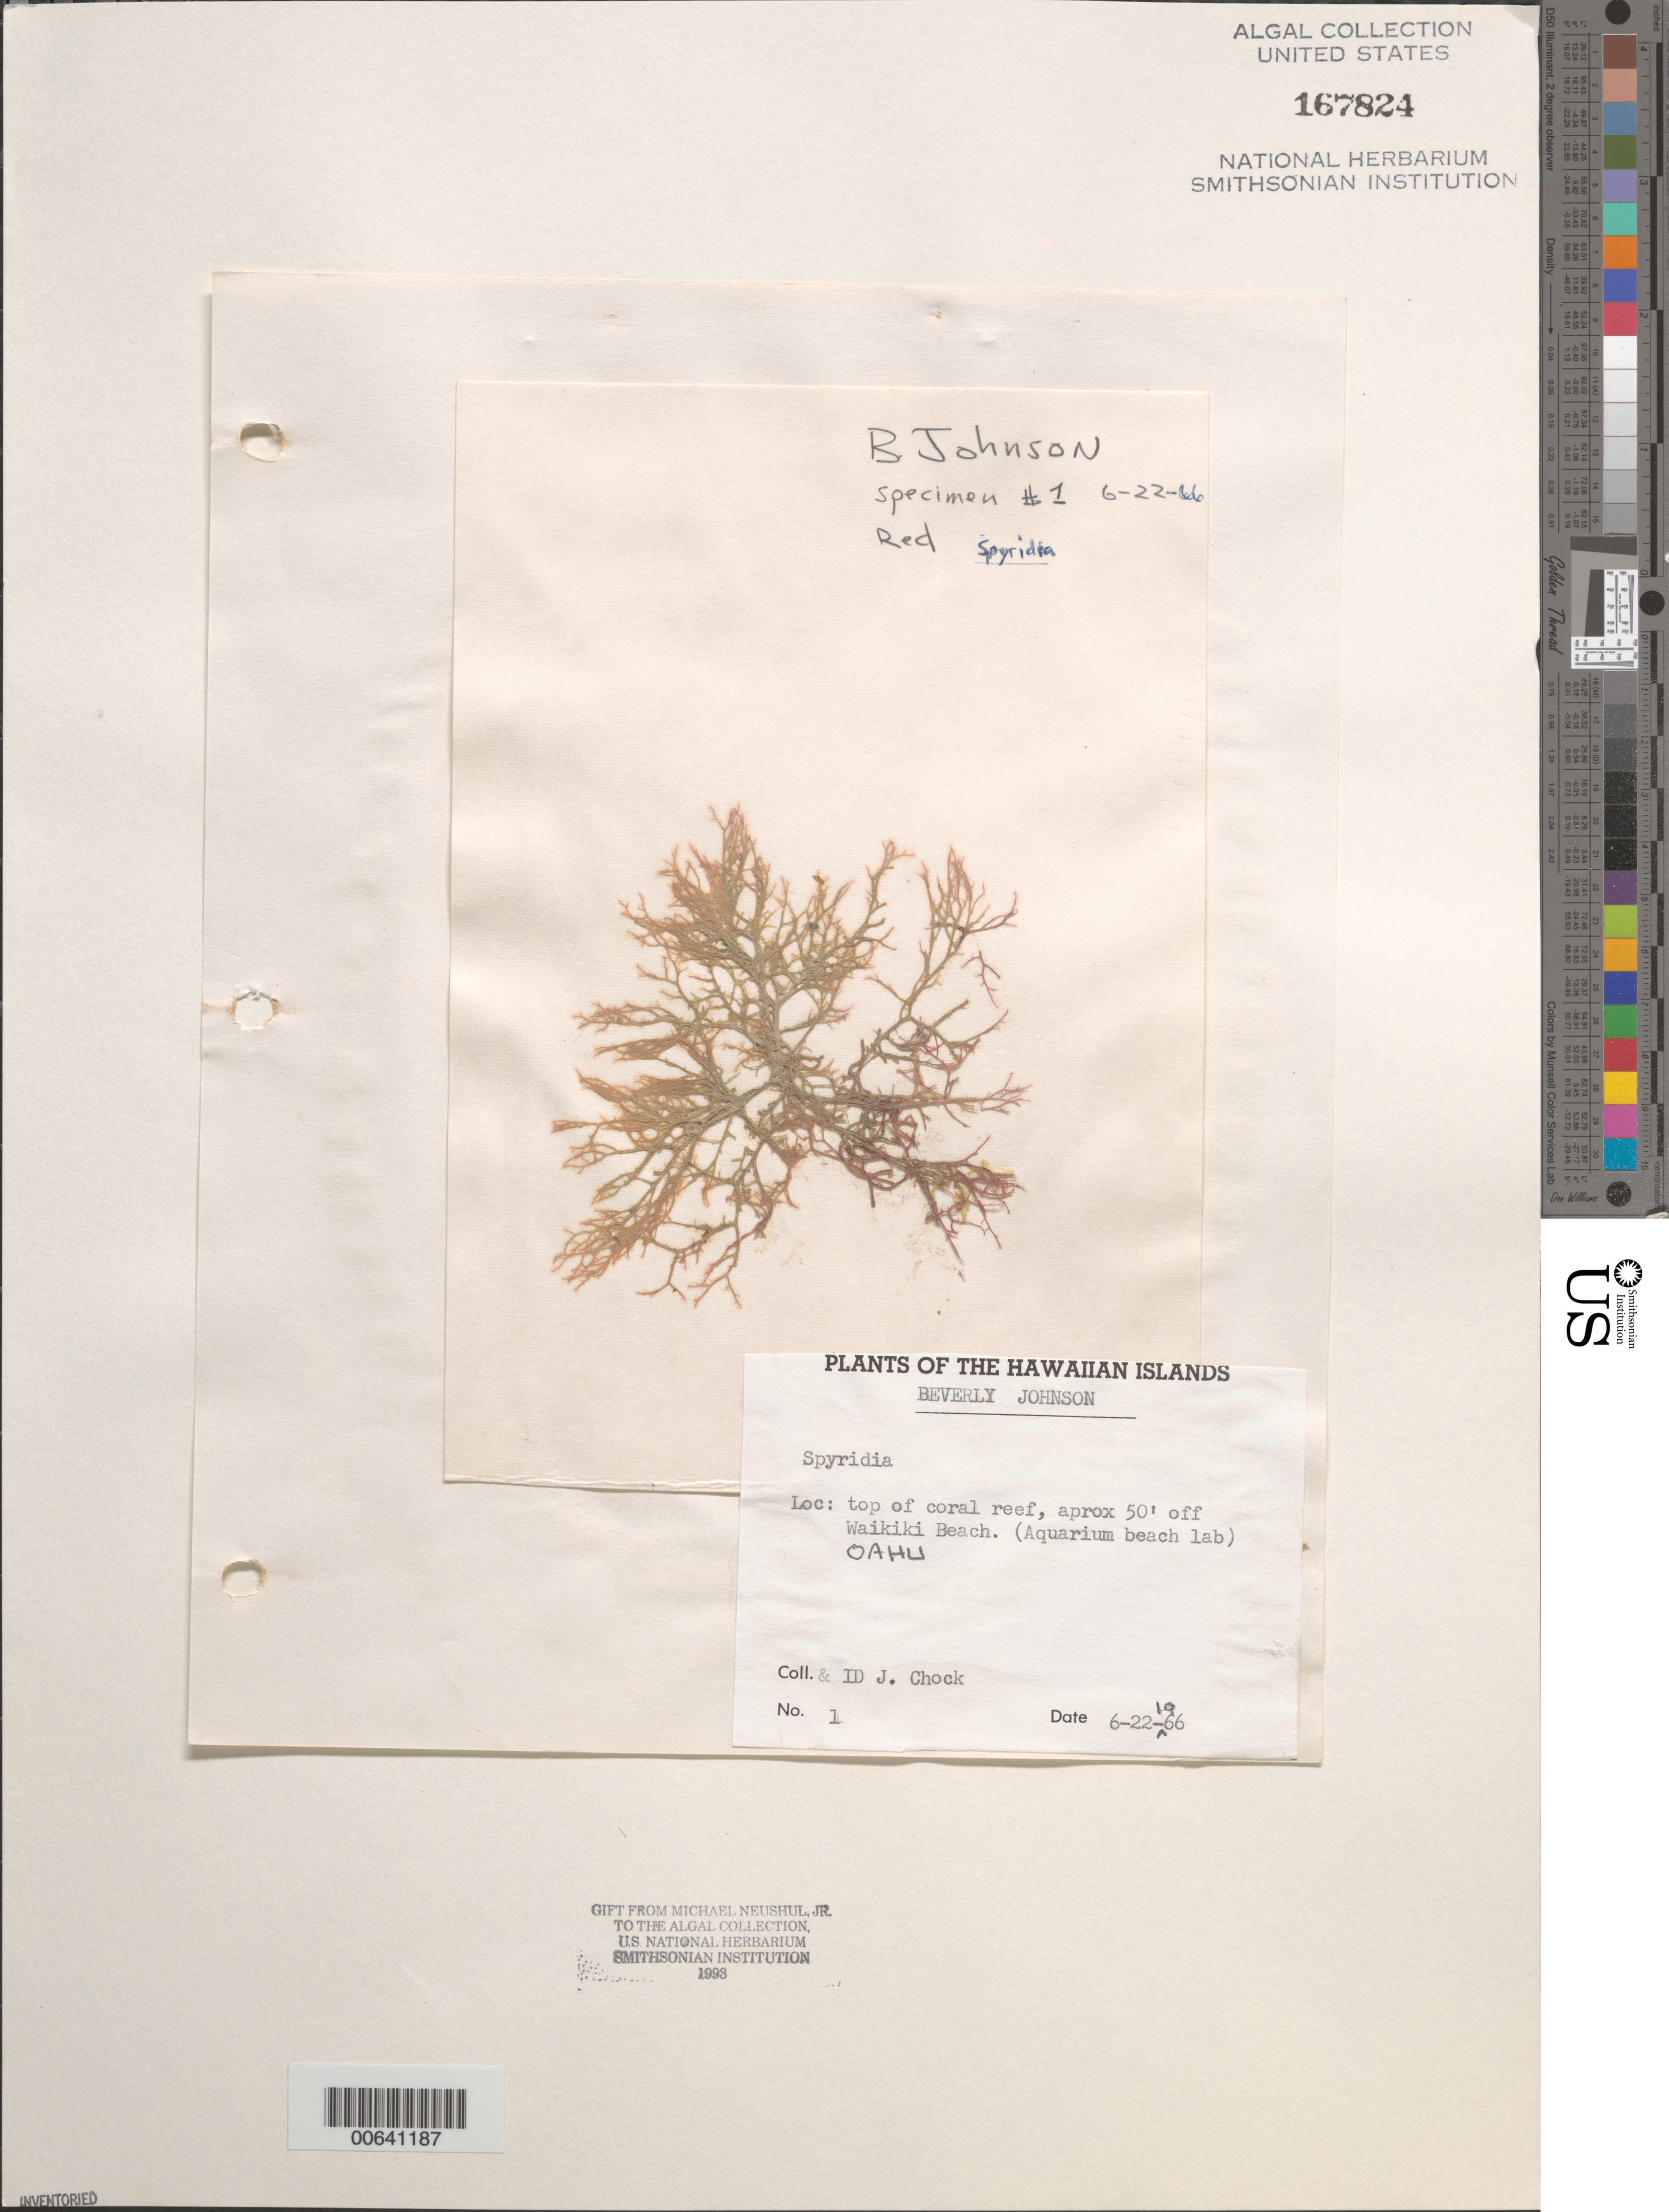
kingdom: Plantae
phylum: Rhodophyta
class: Florideophyceae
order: Ceramiales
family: Spyridiaceae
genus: Spyridia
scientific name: Spyridia sp.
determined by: Chock, Jan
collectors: J. Chock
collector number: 1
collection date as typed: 22 Jun 1966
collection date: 1966-06-22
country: United States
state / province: Hawaii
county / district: Honolulu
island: Oahu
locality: Coral reef off Waikiki Beach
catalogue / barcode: US 167824